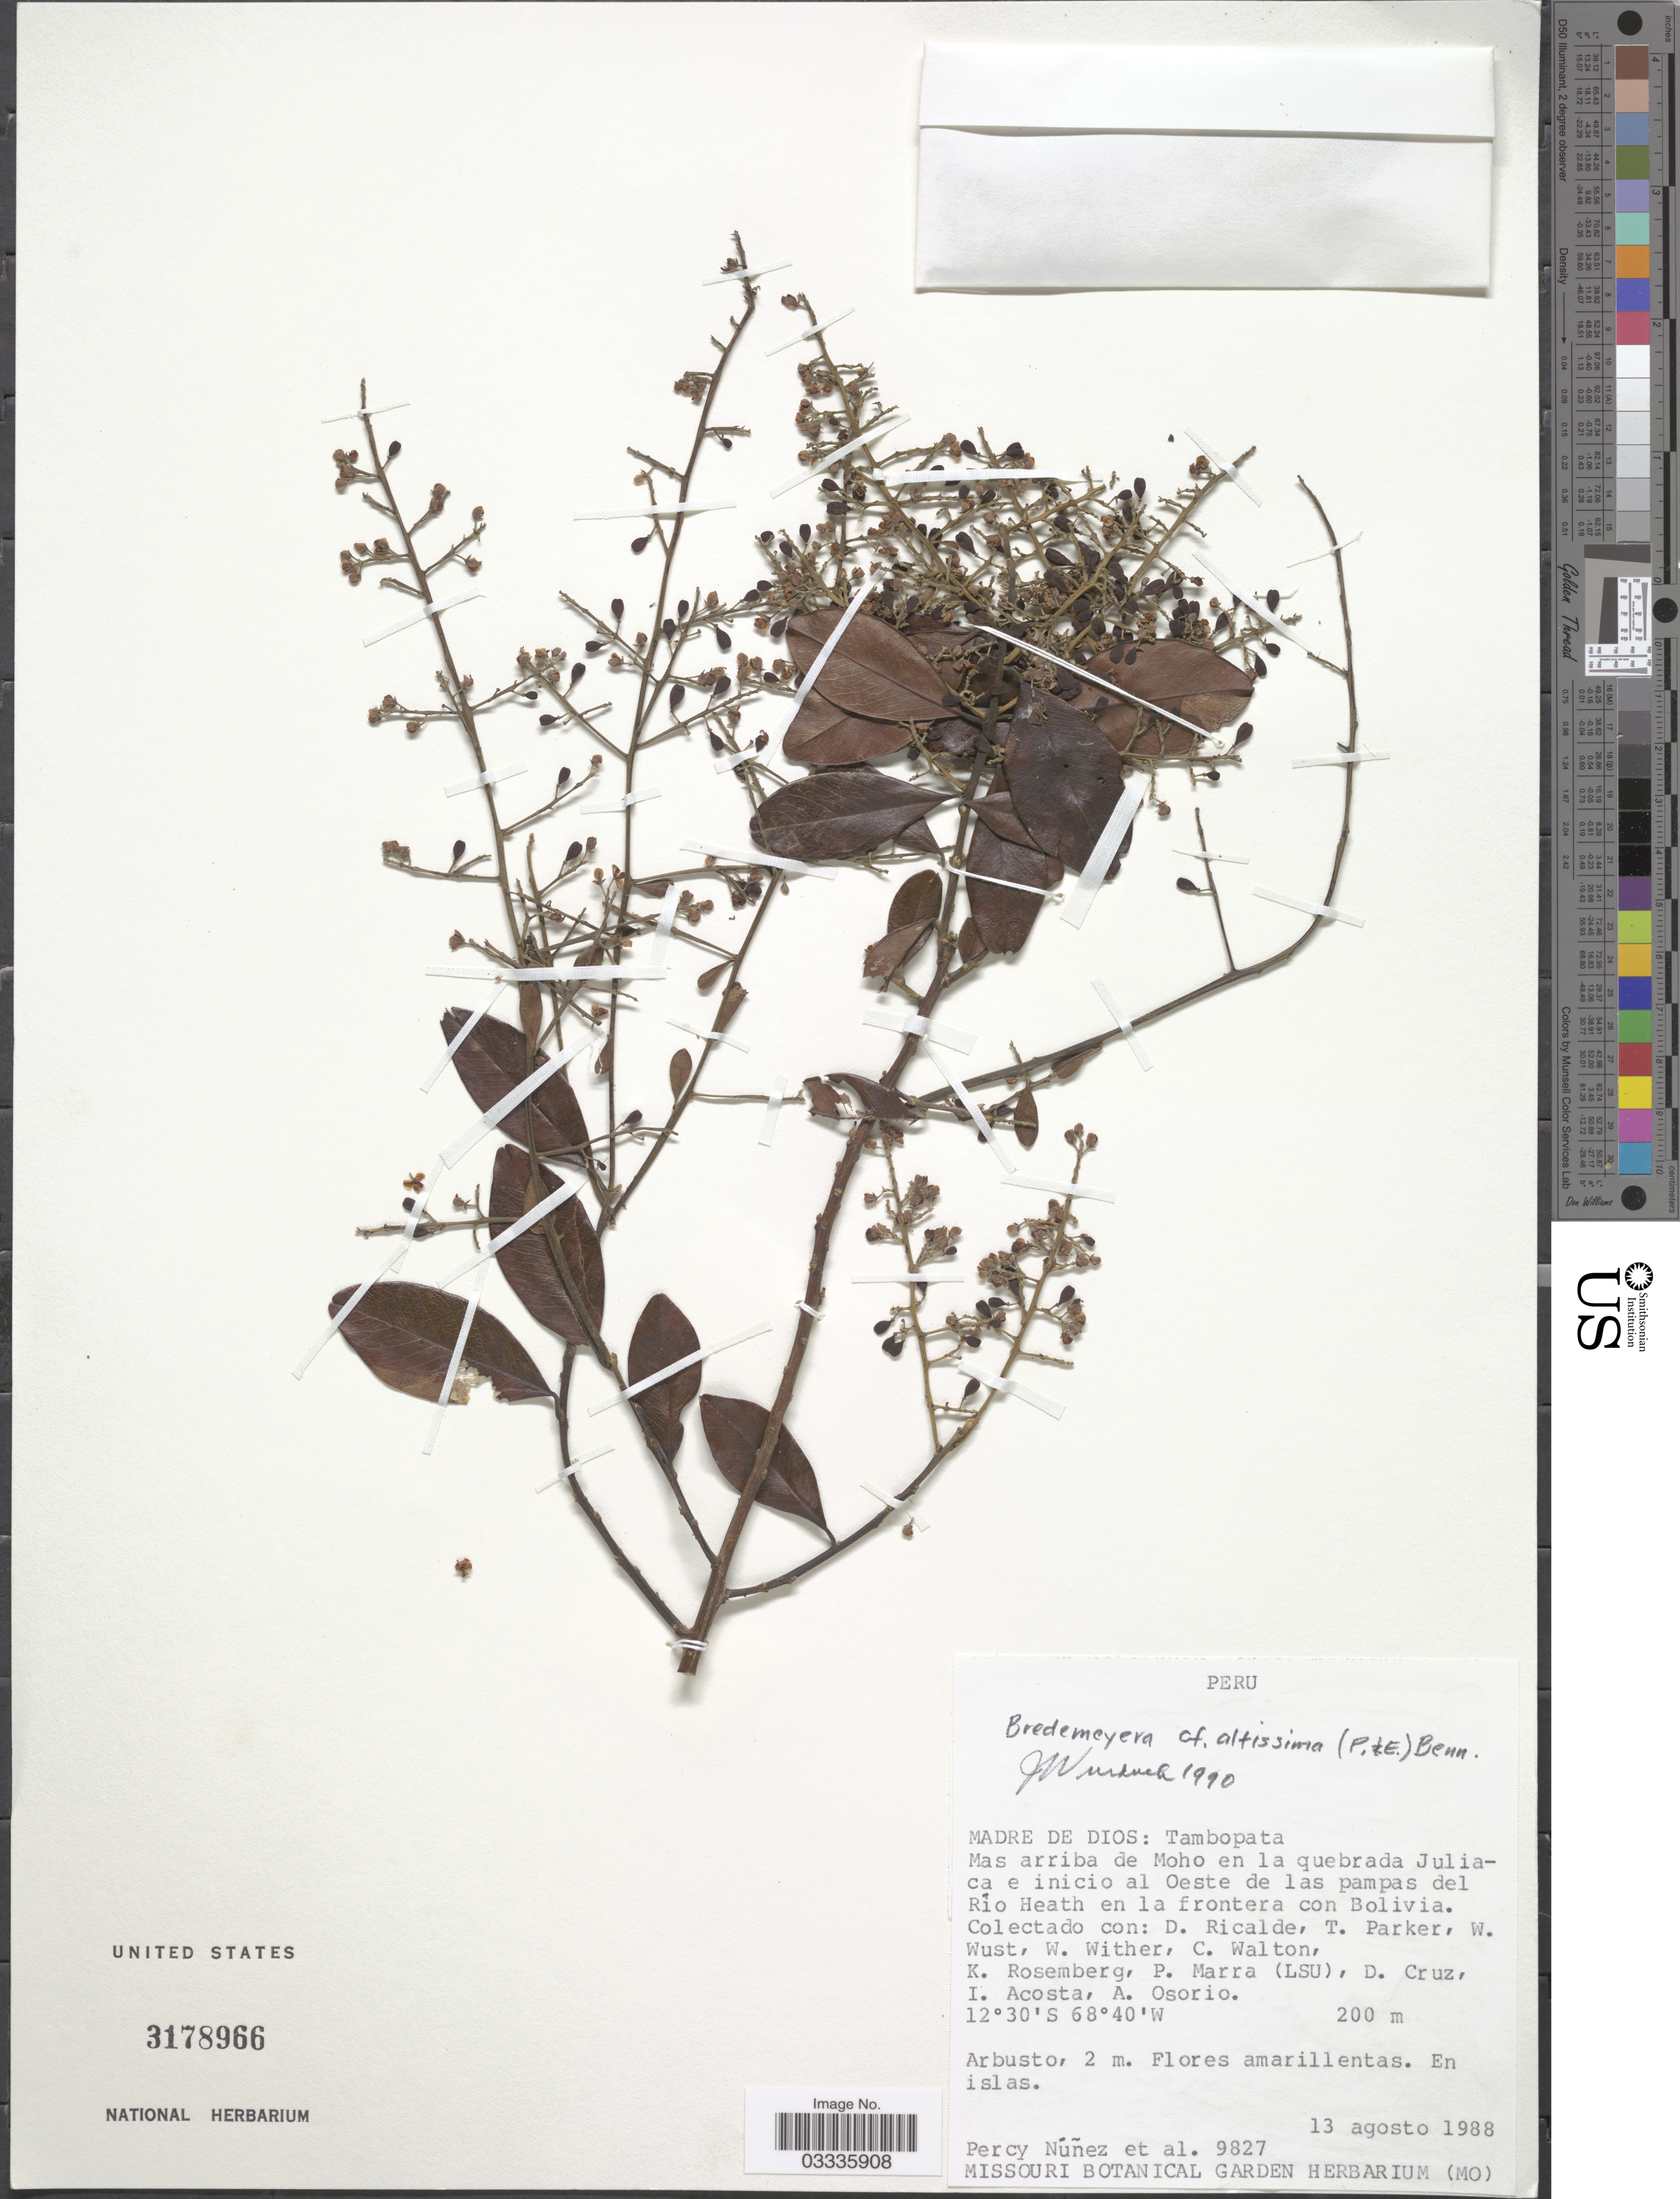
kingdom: Plantae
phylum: Tracheophyta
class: Magnoliopsida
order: Fabales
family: Polygalaceae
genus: Bredemeyera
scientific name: Bredemeyera altissima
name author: (Poepp.) A.W. Benn.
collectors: P. Nuñez V., D. Ricalde, T. Parker, W. Wust & et al.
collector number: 9827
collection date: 1988-08-13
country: Peru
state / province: Madre de Dios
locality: Tambopata. Mas arriba de Moho en la quebrada Juliaca e inicio al Oeste de las pampas del Rio Heath en la frontera con Bolivia.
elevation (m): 200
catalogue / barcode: US 3178966